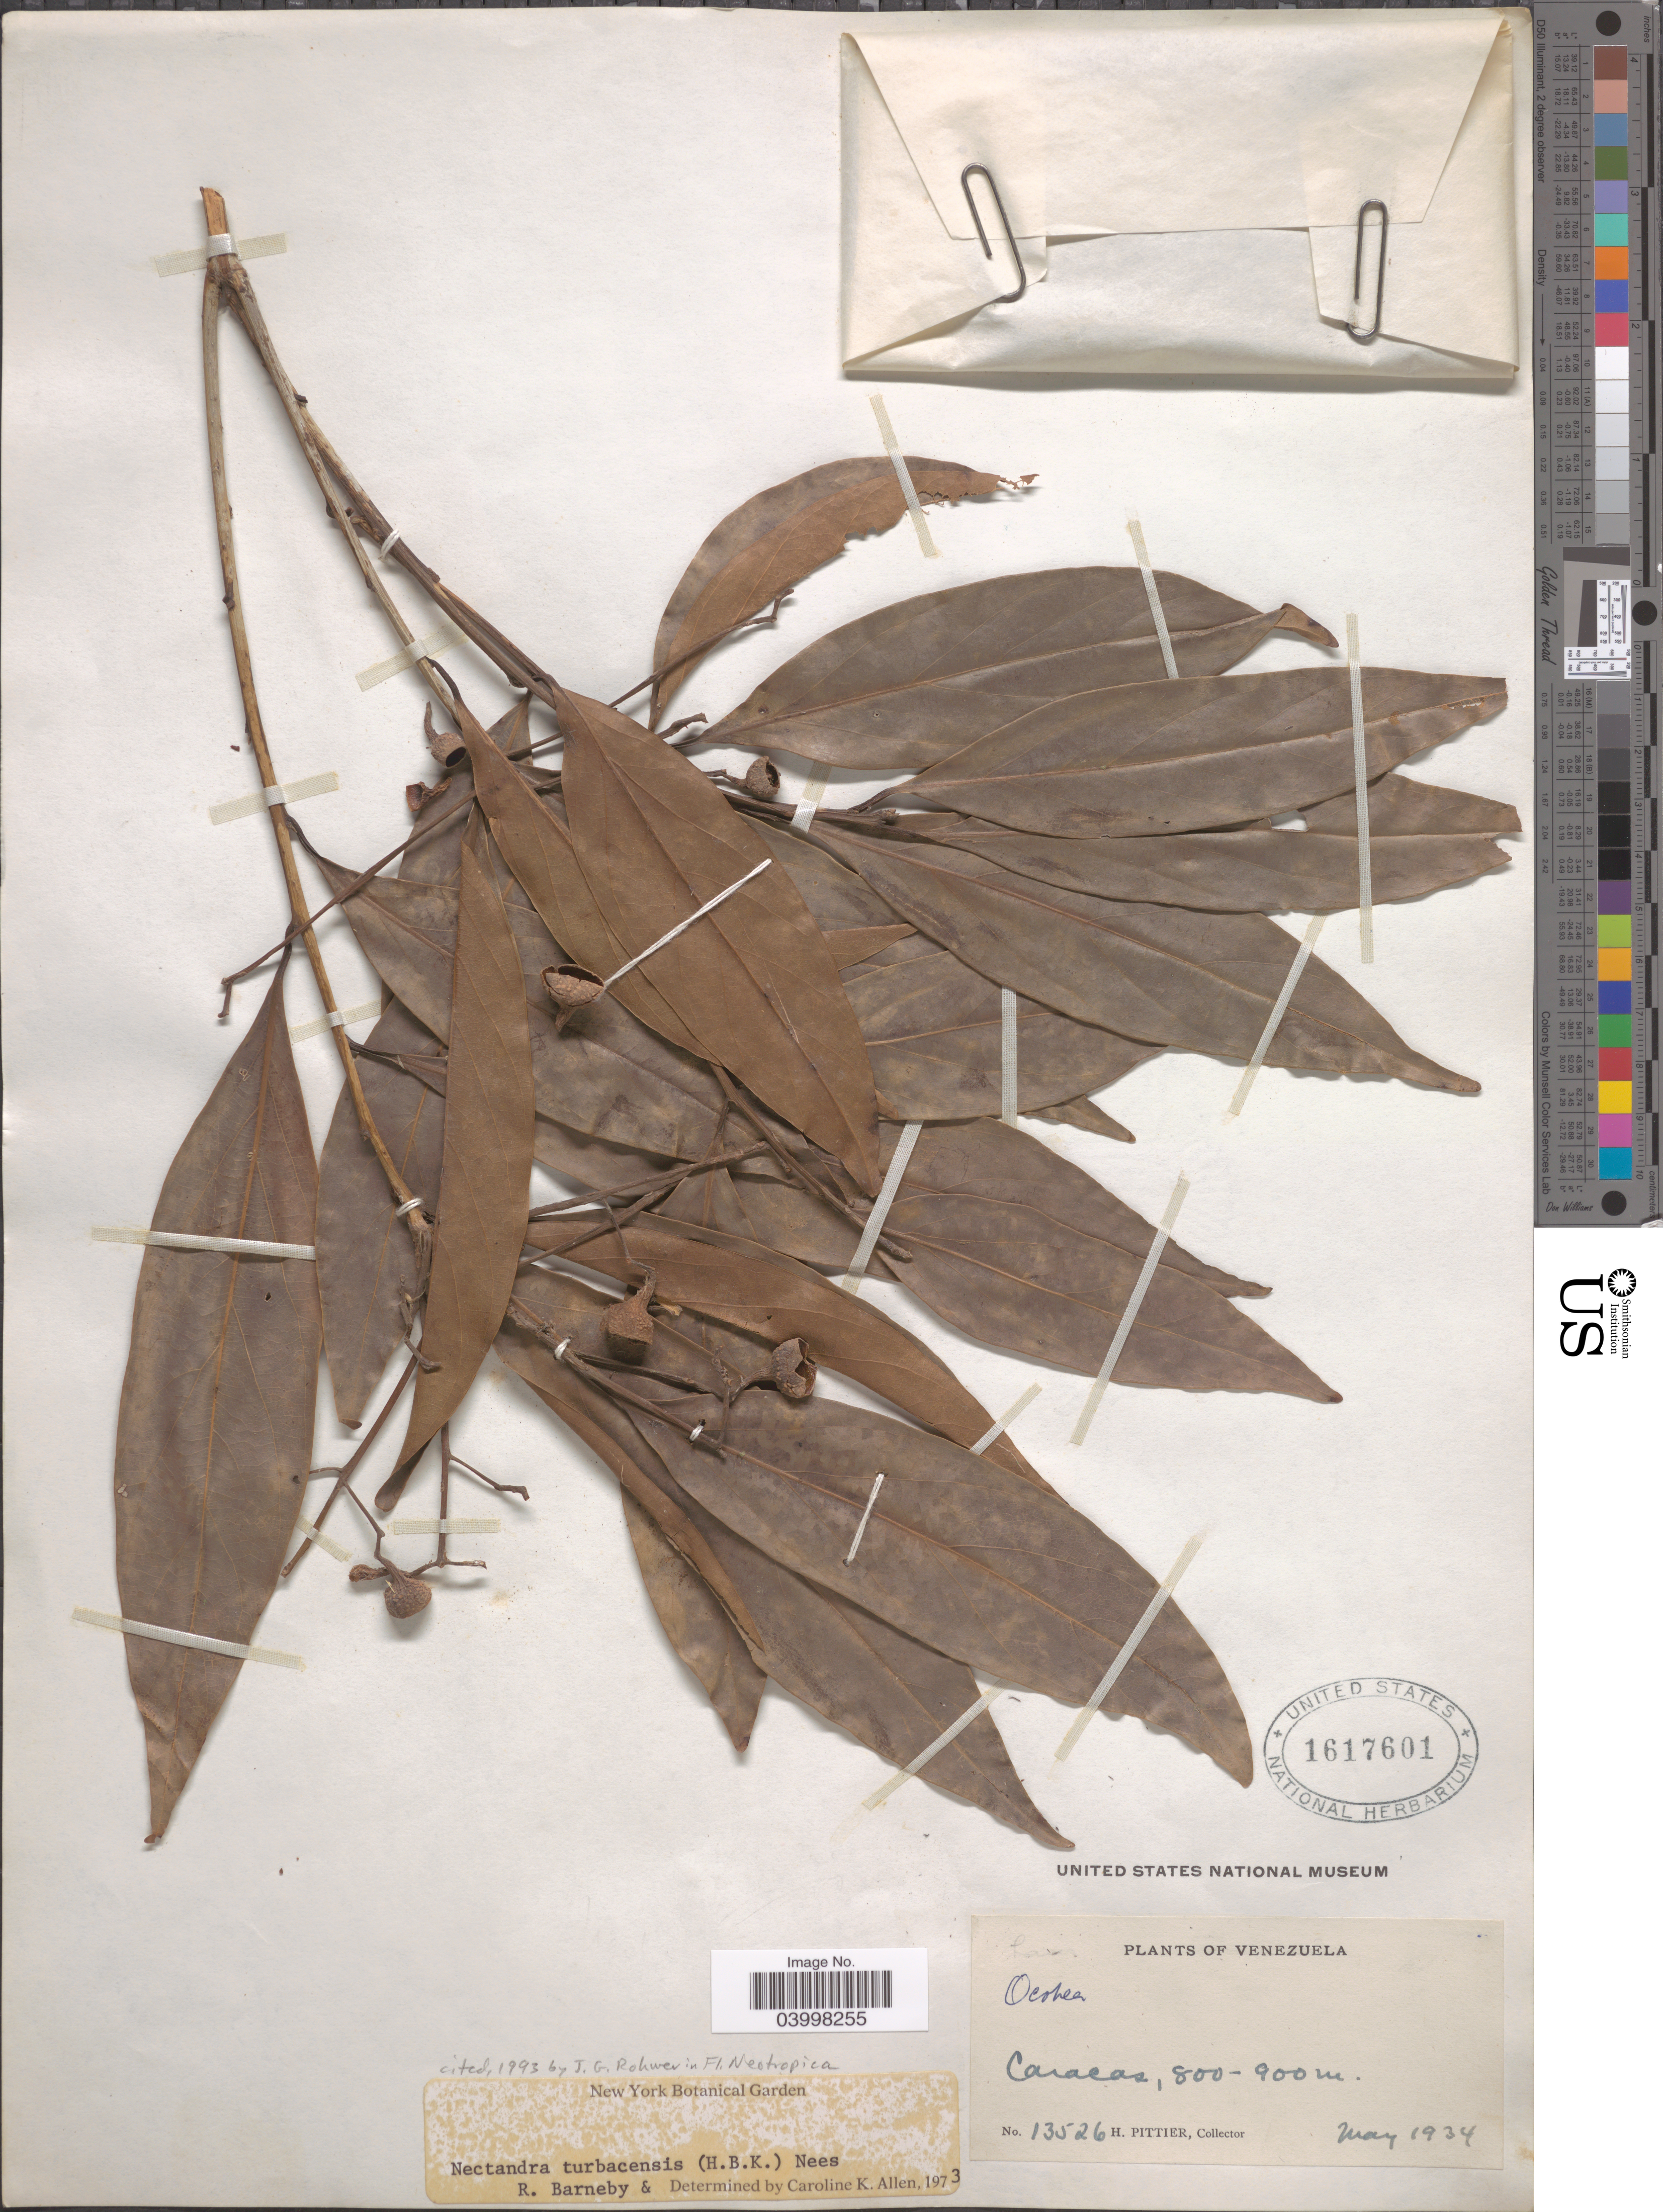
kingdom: Plantae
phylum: Tracheophyta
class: Magnoliopsida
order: Laurales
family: Lauraceae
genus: Nectandra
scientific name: Nectandra turbacensis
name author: (Kunth) Nees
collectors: H. F. Pittier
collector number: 13526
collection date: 1934-05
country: Venezuela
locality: Caracas.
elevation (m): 800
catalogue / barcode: US 1617601